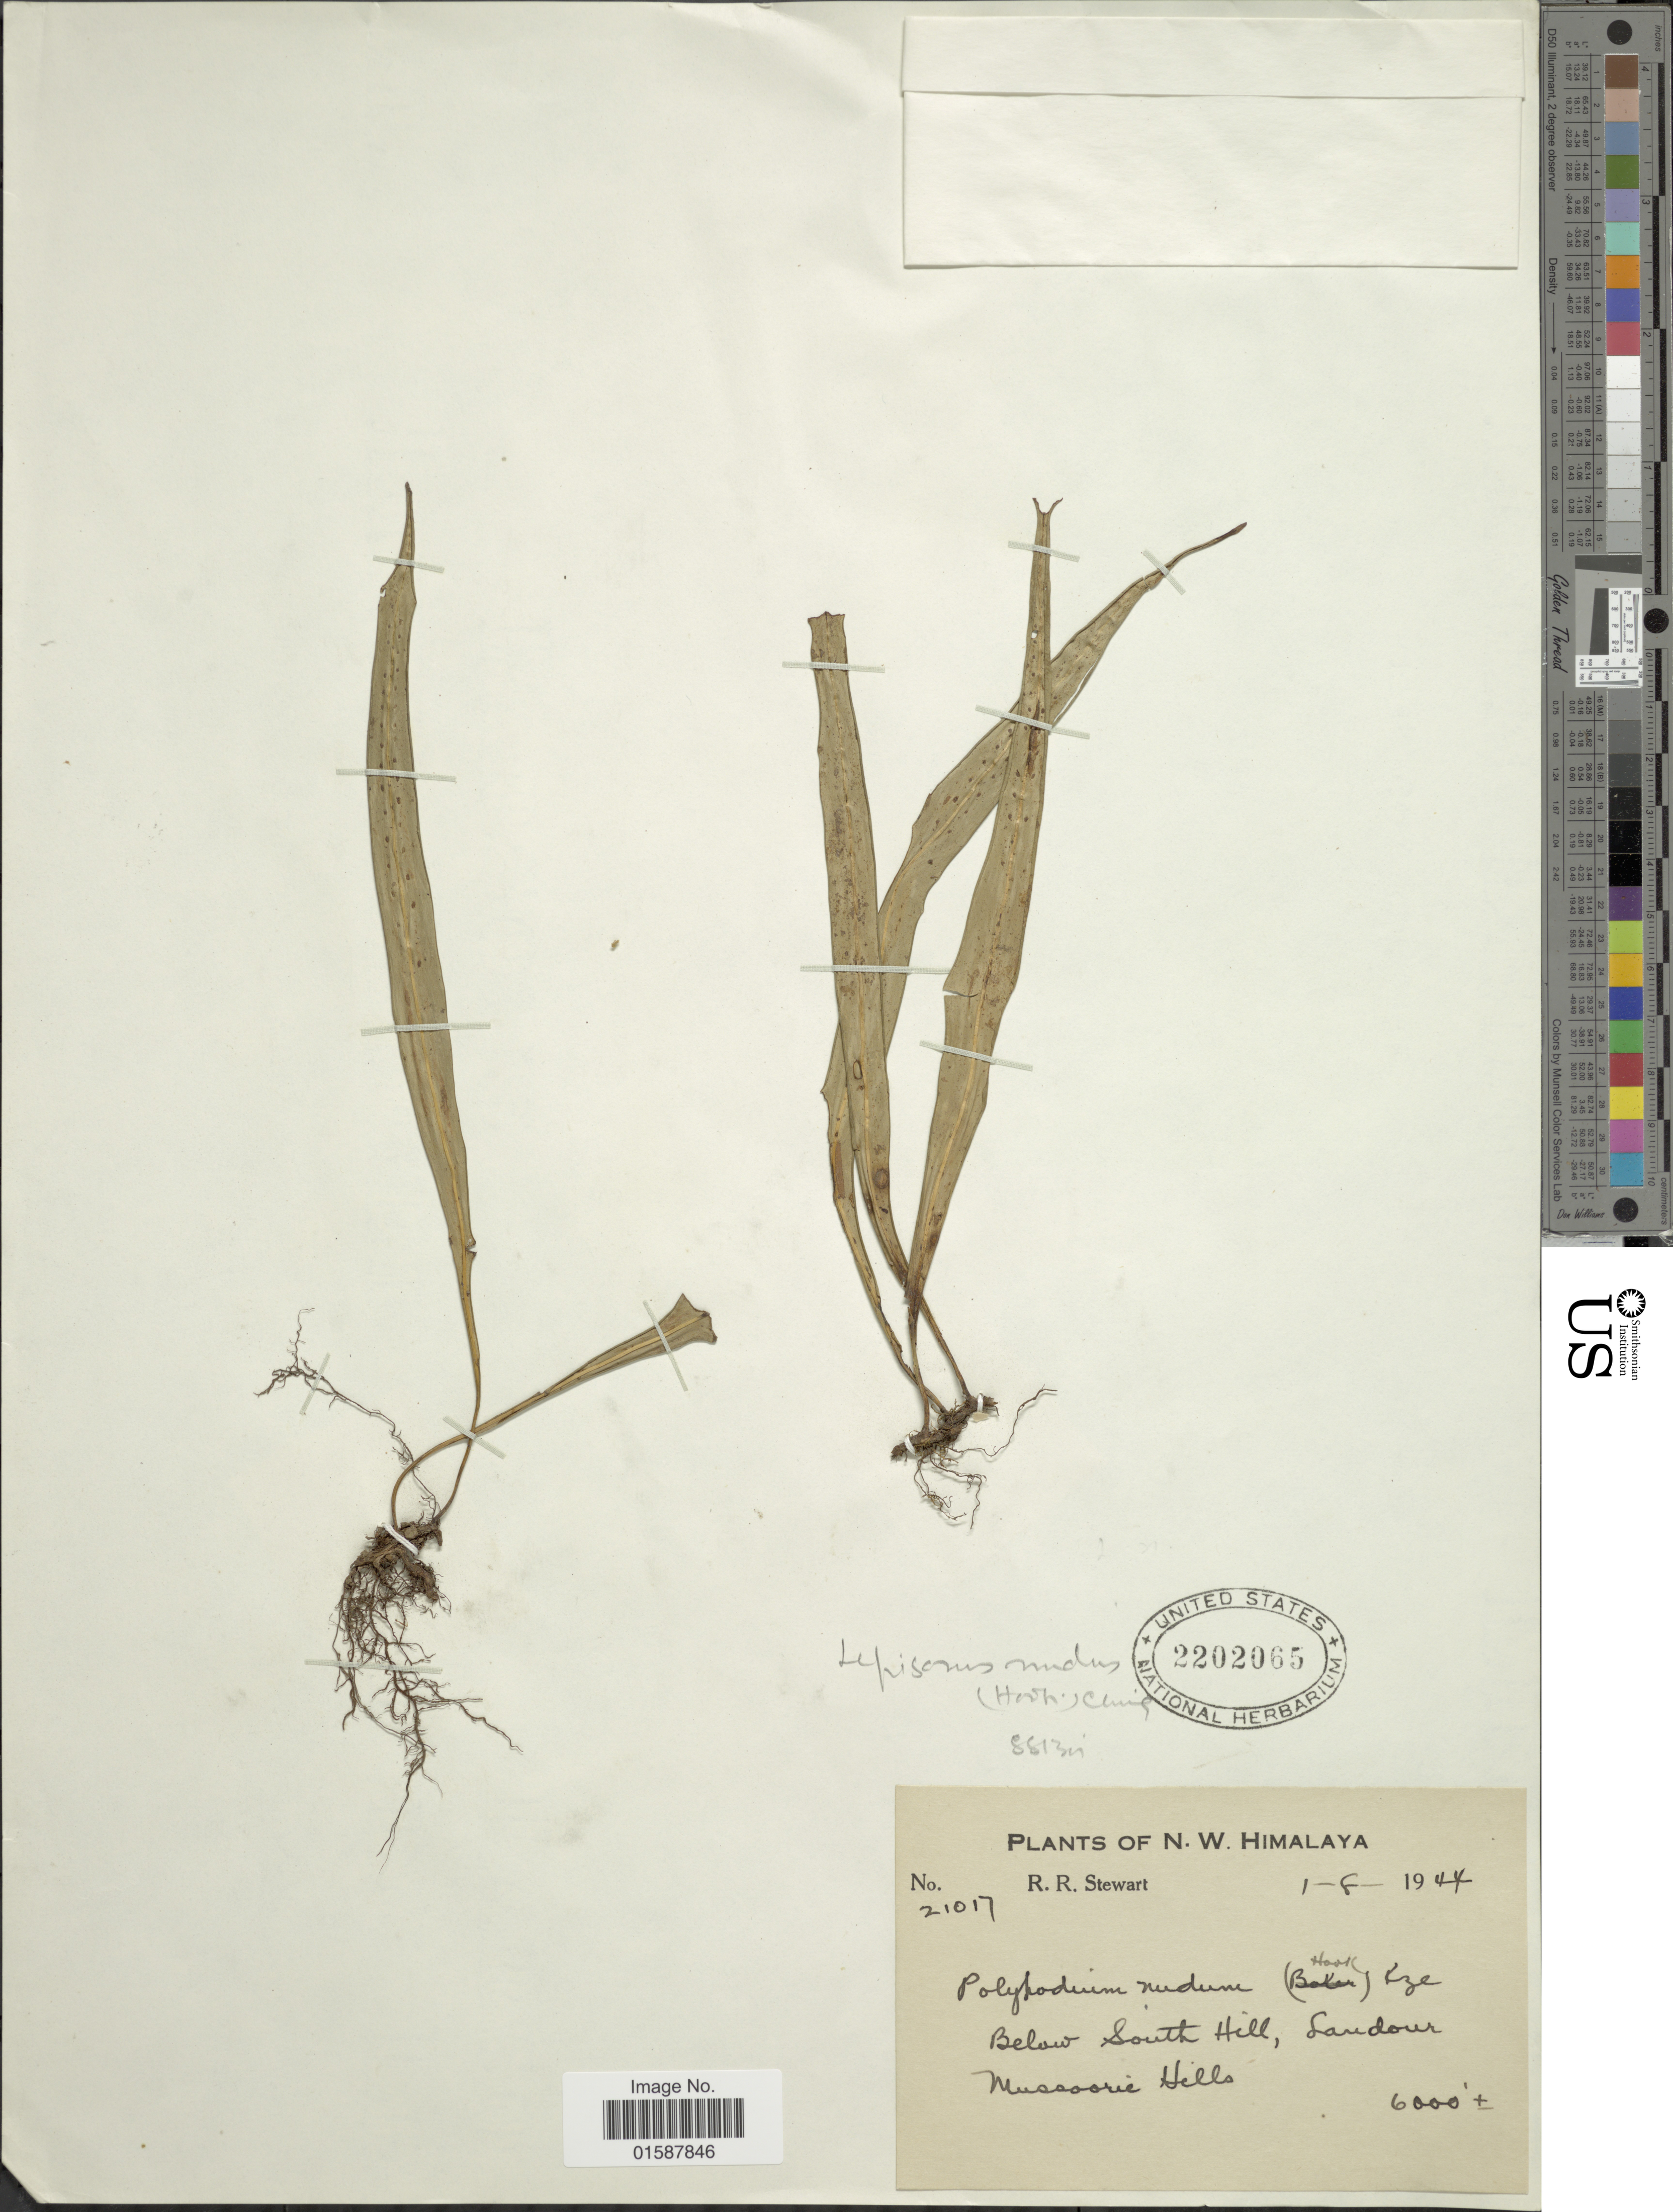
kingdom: Plantae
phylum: Tracheophyta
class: Polypodiopsida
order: Polypodiales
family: Polypodiaceae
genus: Lepisorus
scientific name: Lepisorus nuduisculum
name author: (Kunze)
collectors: R. R. Stewart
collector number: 21017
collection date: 1944-08-01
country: India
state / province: Uttarakhand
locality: N. W. Himalaya. Below South Hill, Landour. Mussoorie Hills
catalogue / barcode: US 2202065